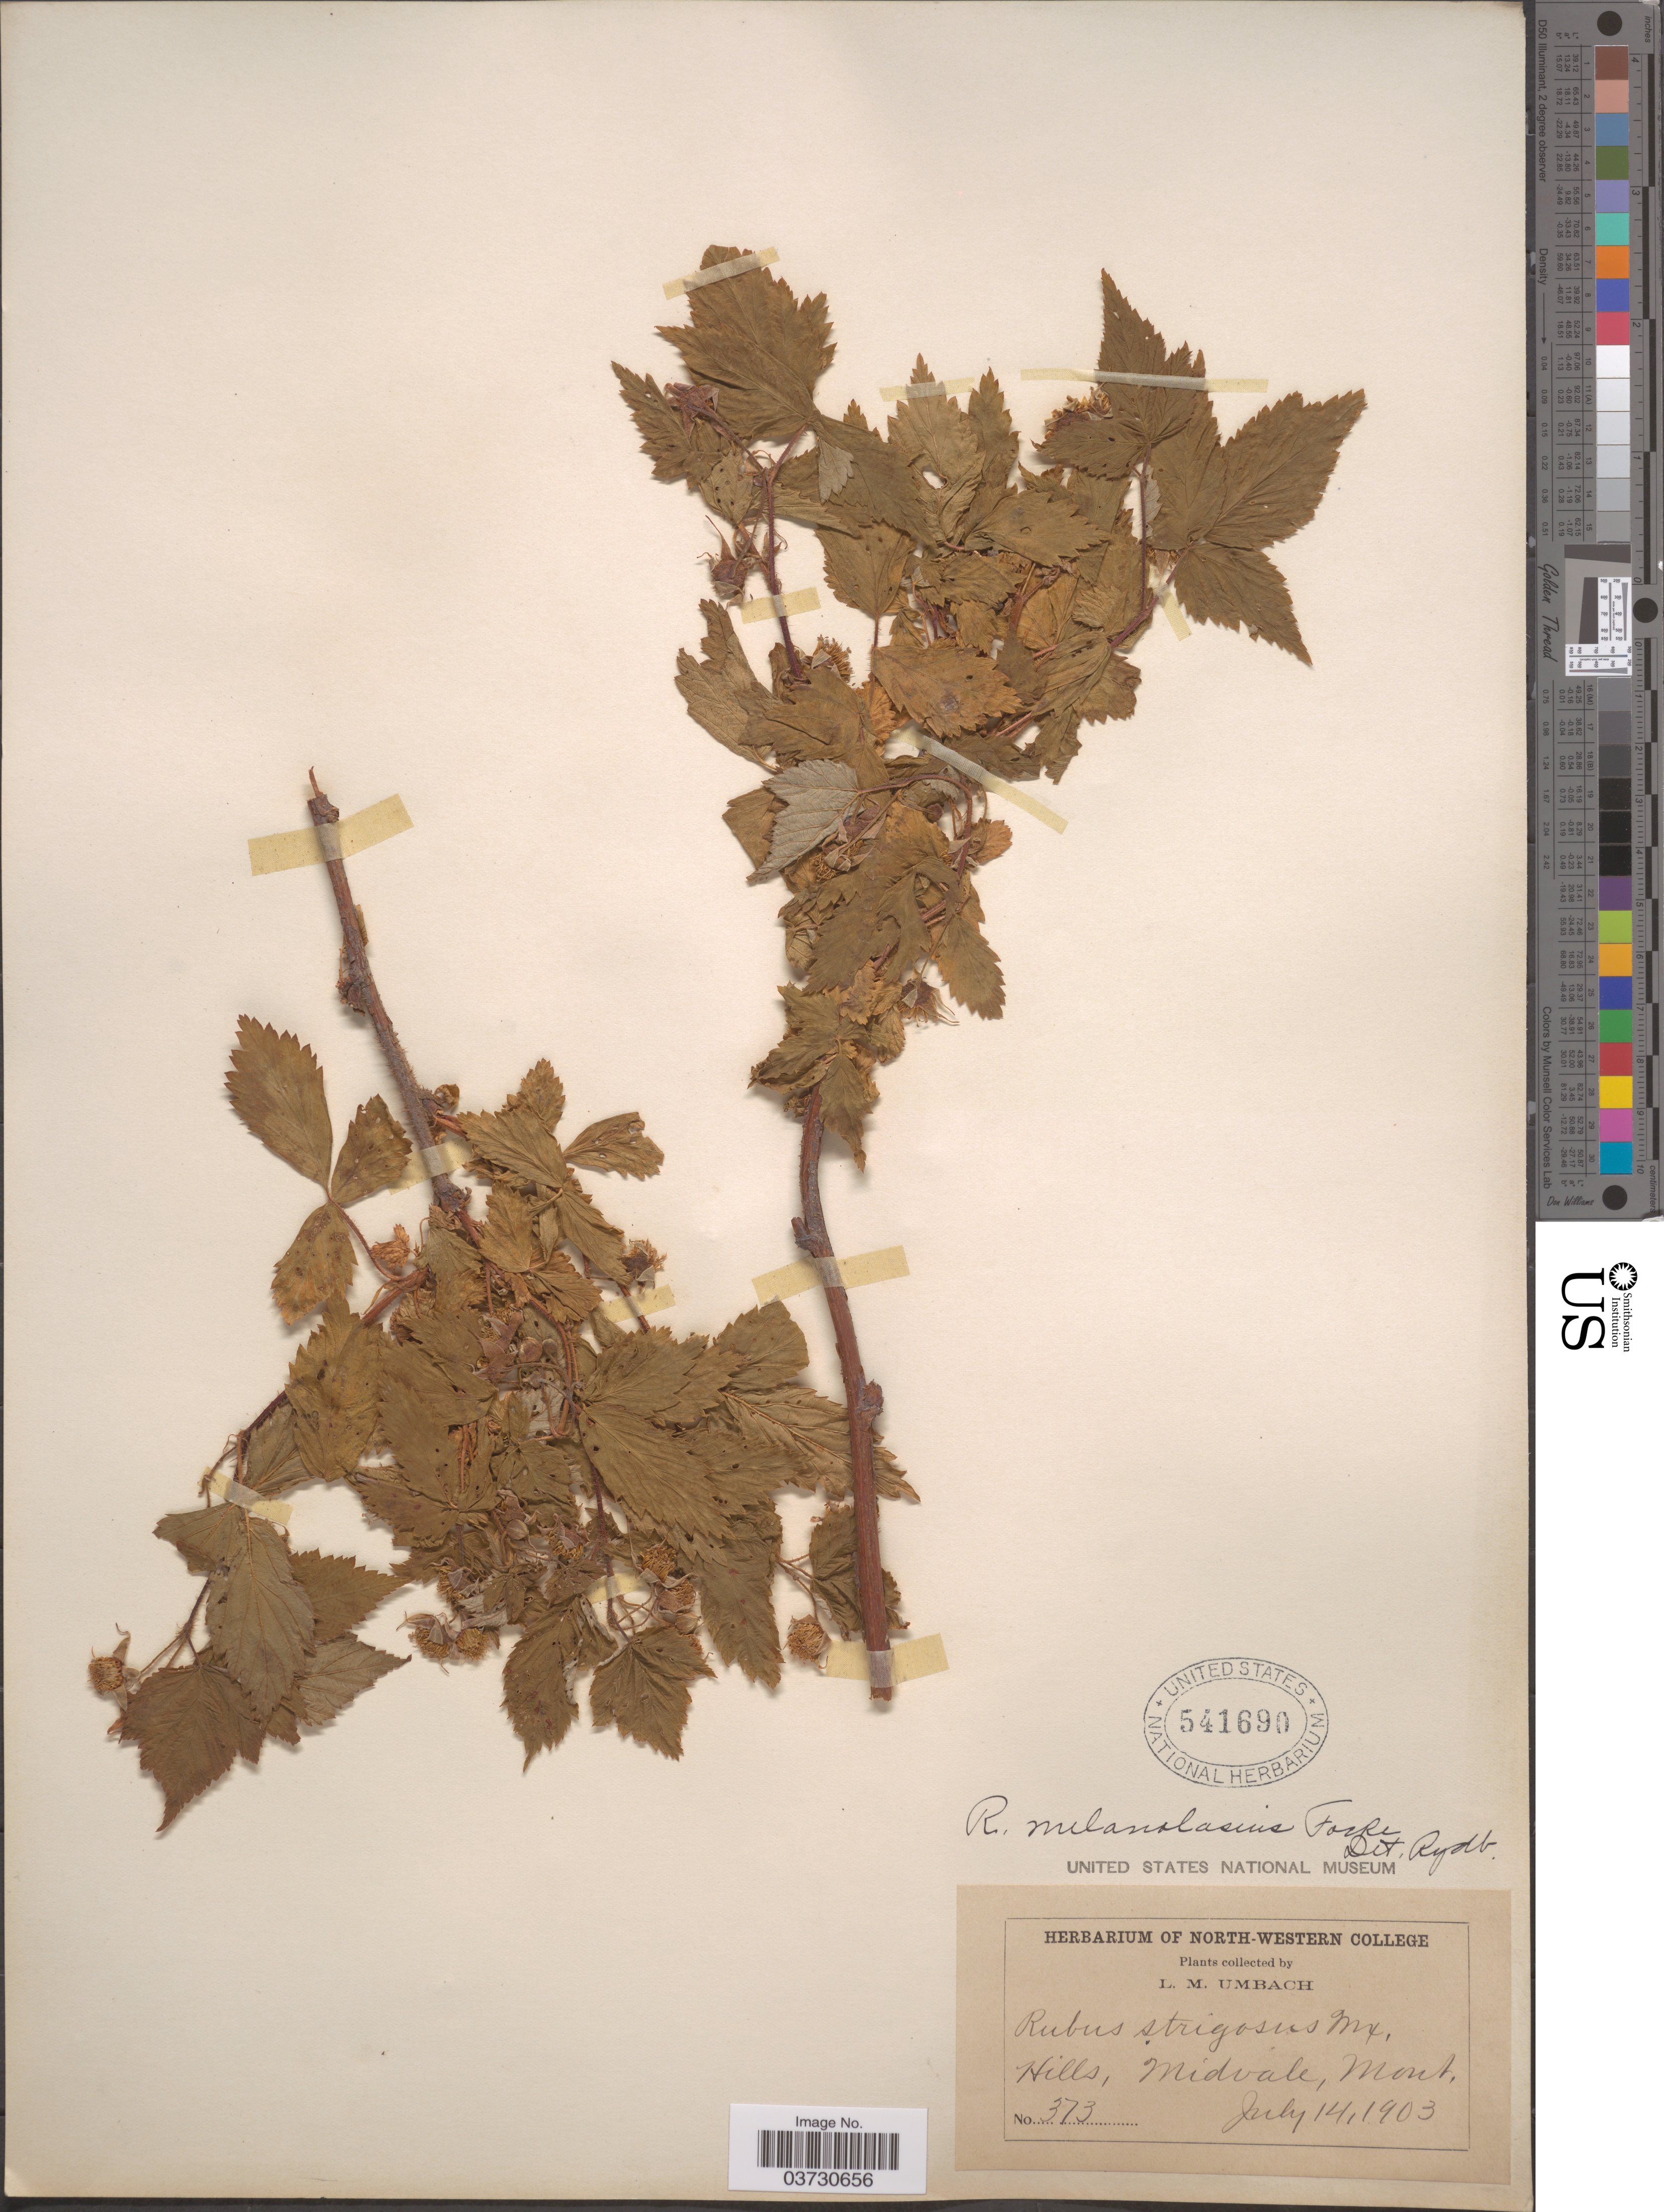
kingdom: Plantae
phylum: Tracheophyta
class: Magnoliopsida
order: Rosales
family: Rosaceae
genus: Rubus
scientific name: Rubus melanolasius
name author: Dieck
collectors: L. M. Umbach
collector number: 373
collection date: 1903-07-14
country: United States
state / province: Montana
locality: Hills, Midvale.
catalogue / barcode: US 541690